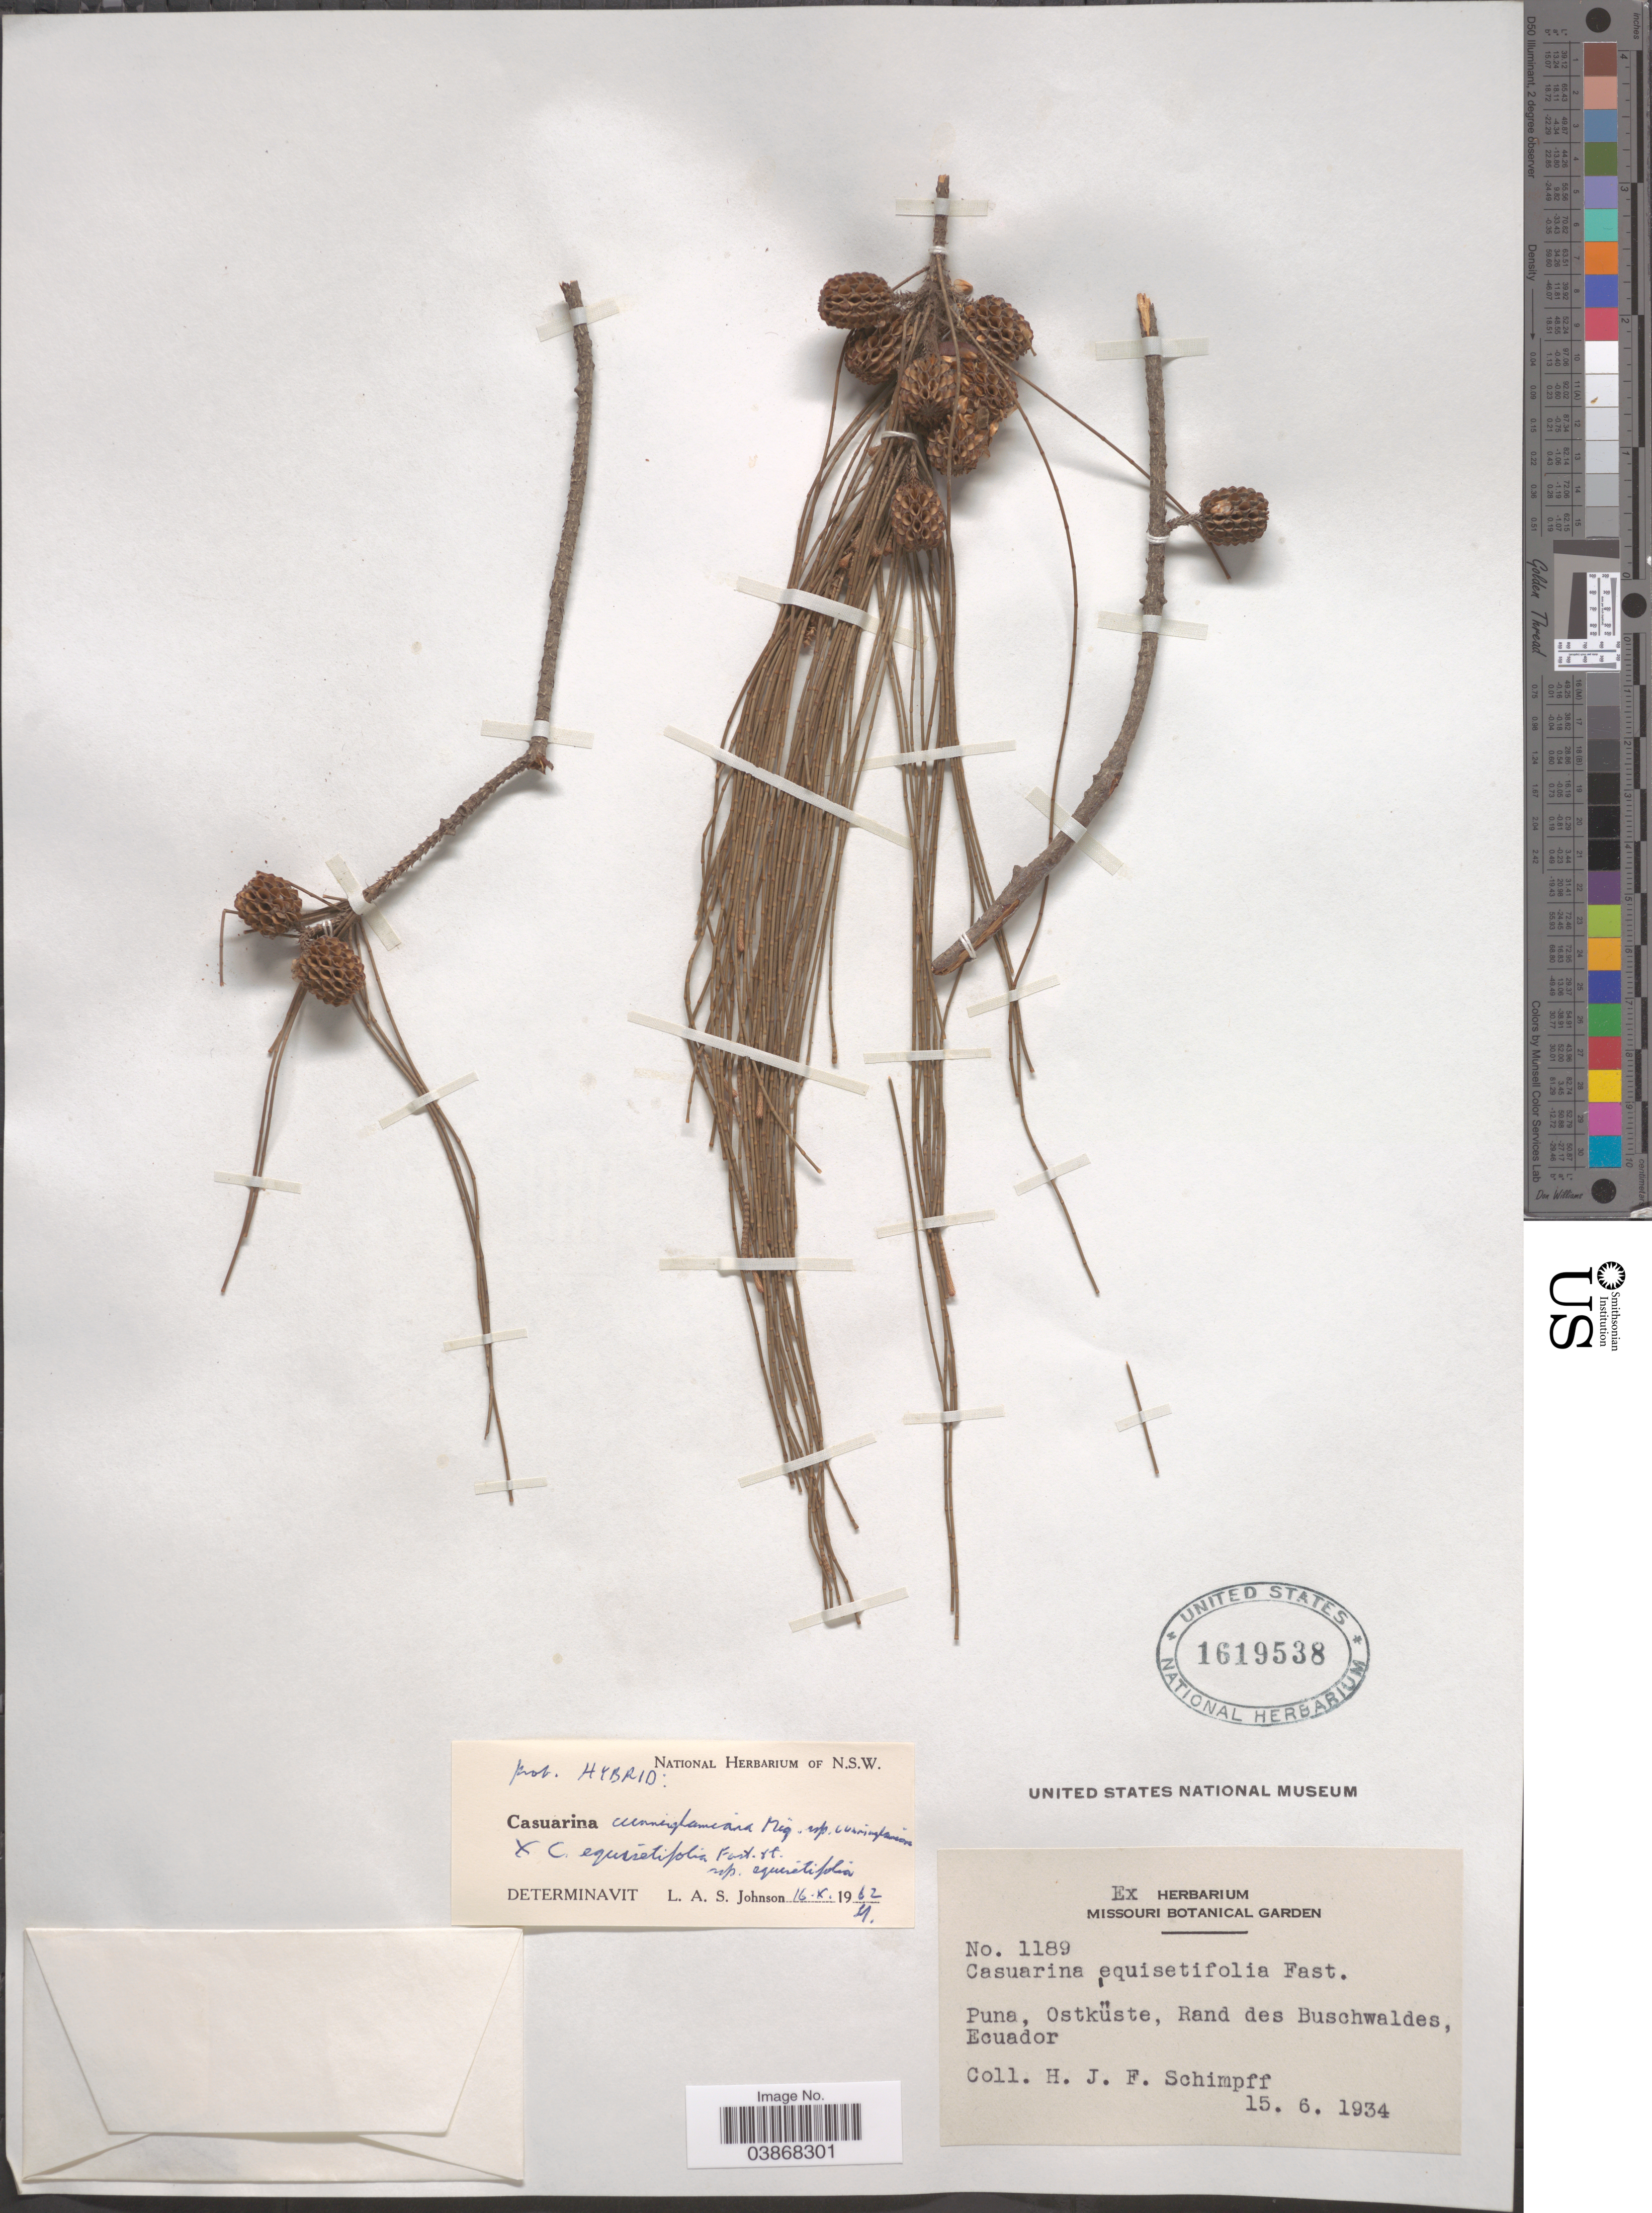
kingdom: Plantae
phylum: Tracheophyta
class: Magnoliopsida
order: Fagales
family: Casuarinaceae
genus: Casuarina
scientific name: Casuarina cunninghamiana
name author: Miq.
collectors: H. Schimpff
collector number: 1189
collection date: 1934-06-15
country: Ecuador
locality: Puna, Ostküste, Rand des Buschwaldes.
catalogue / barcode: US 1619538